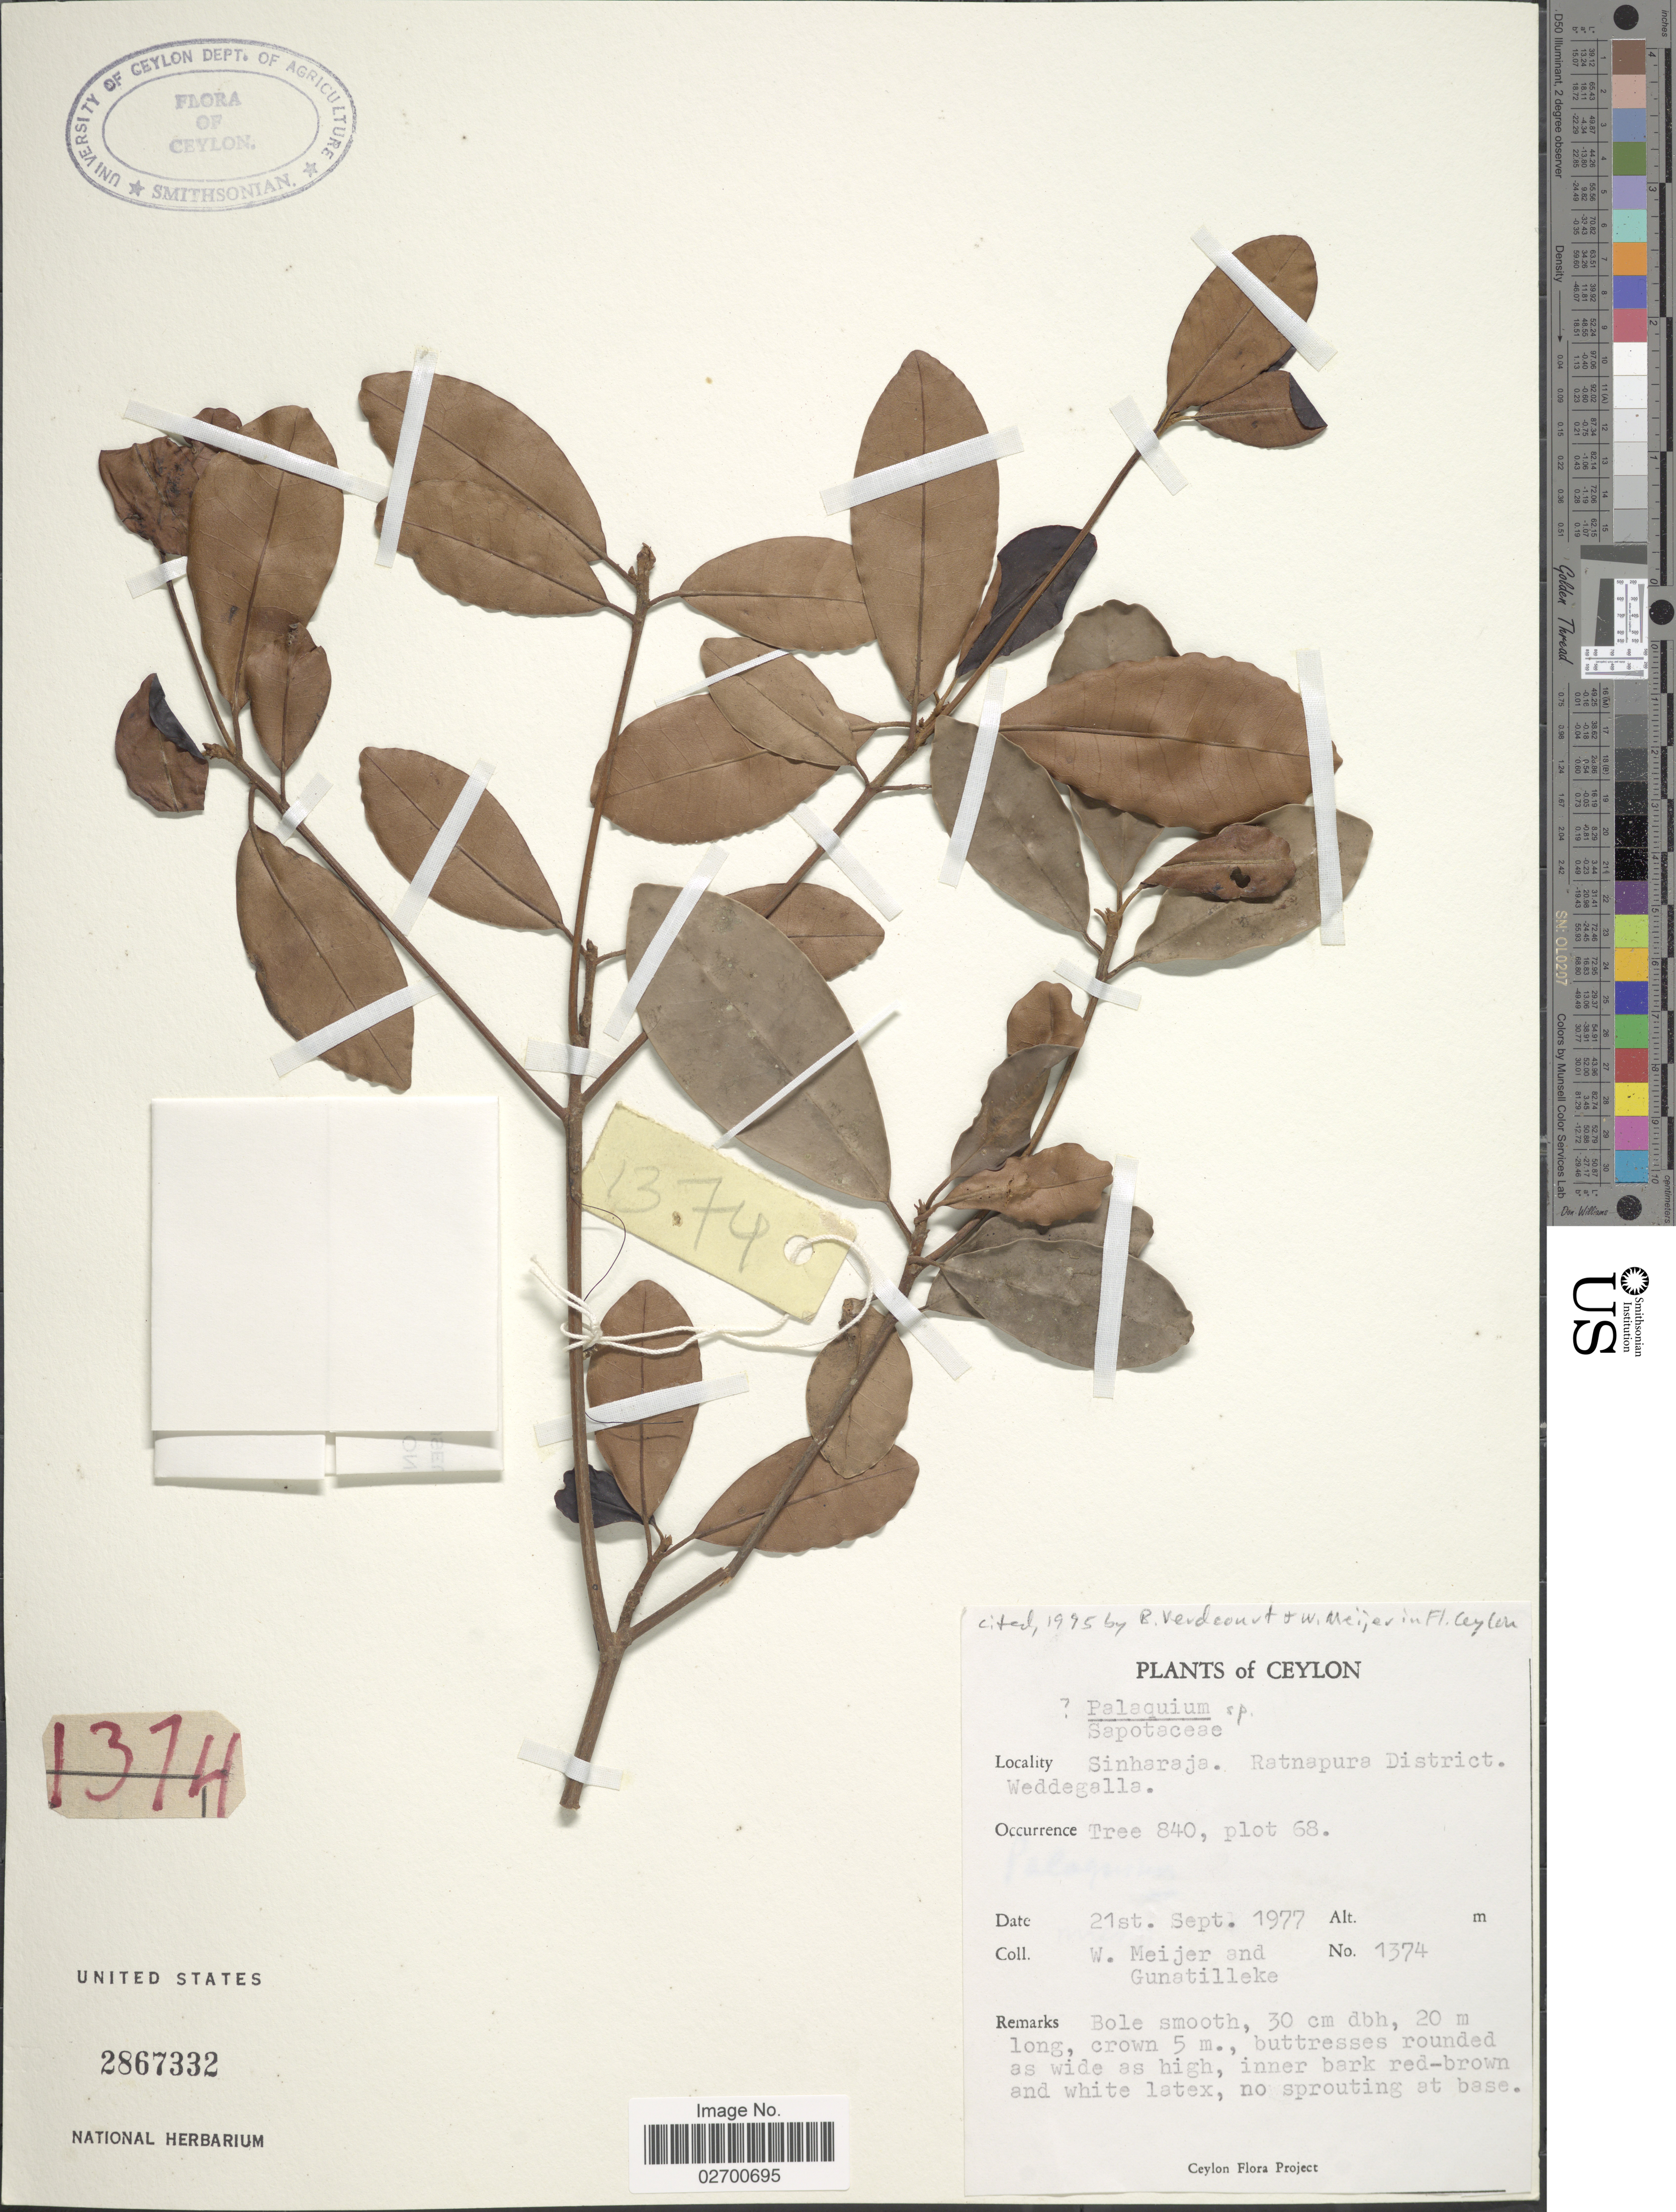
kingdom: Plantae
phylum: Tracheophyta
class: Magnoliopsida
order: Ericales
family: Sapotaceae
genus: Palaquium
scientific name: Palaquium sp.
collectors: W. Meijer & -- Gunatilleke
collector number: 1374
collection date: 1977-09-21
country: Sri Lanka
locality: Ceylon, Sinharaja, Ratnapura District Weddegalle. Tree 840, plot 68.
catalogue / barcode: US 2867332